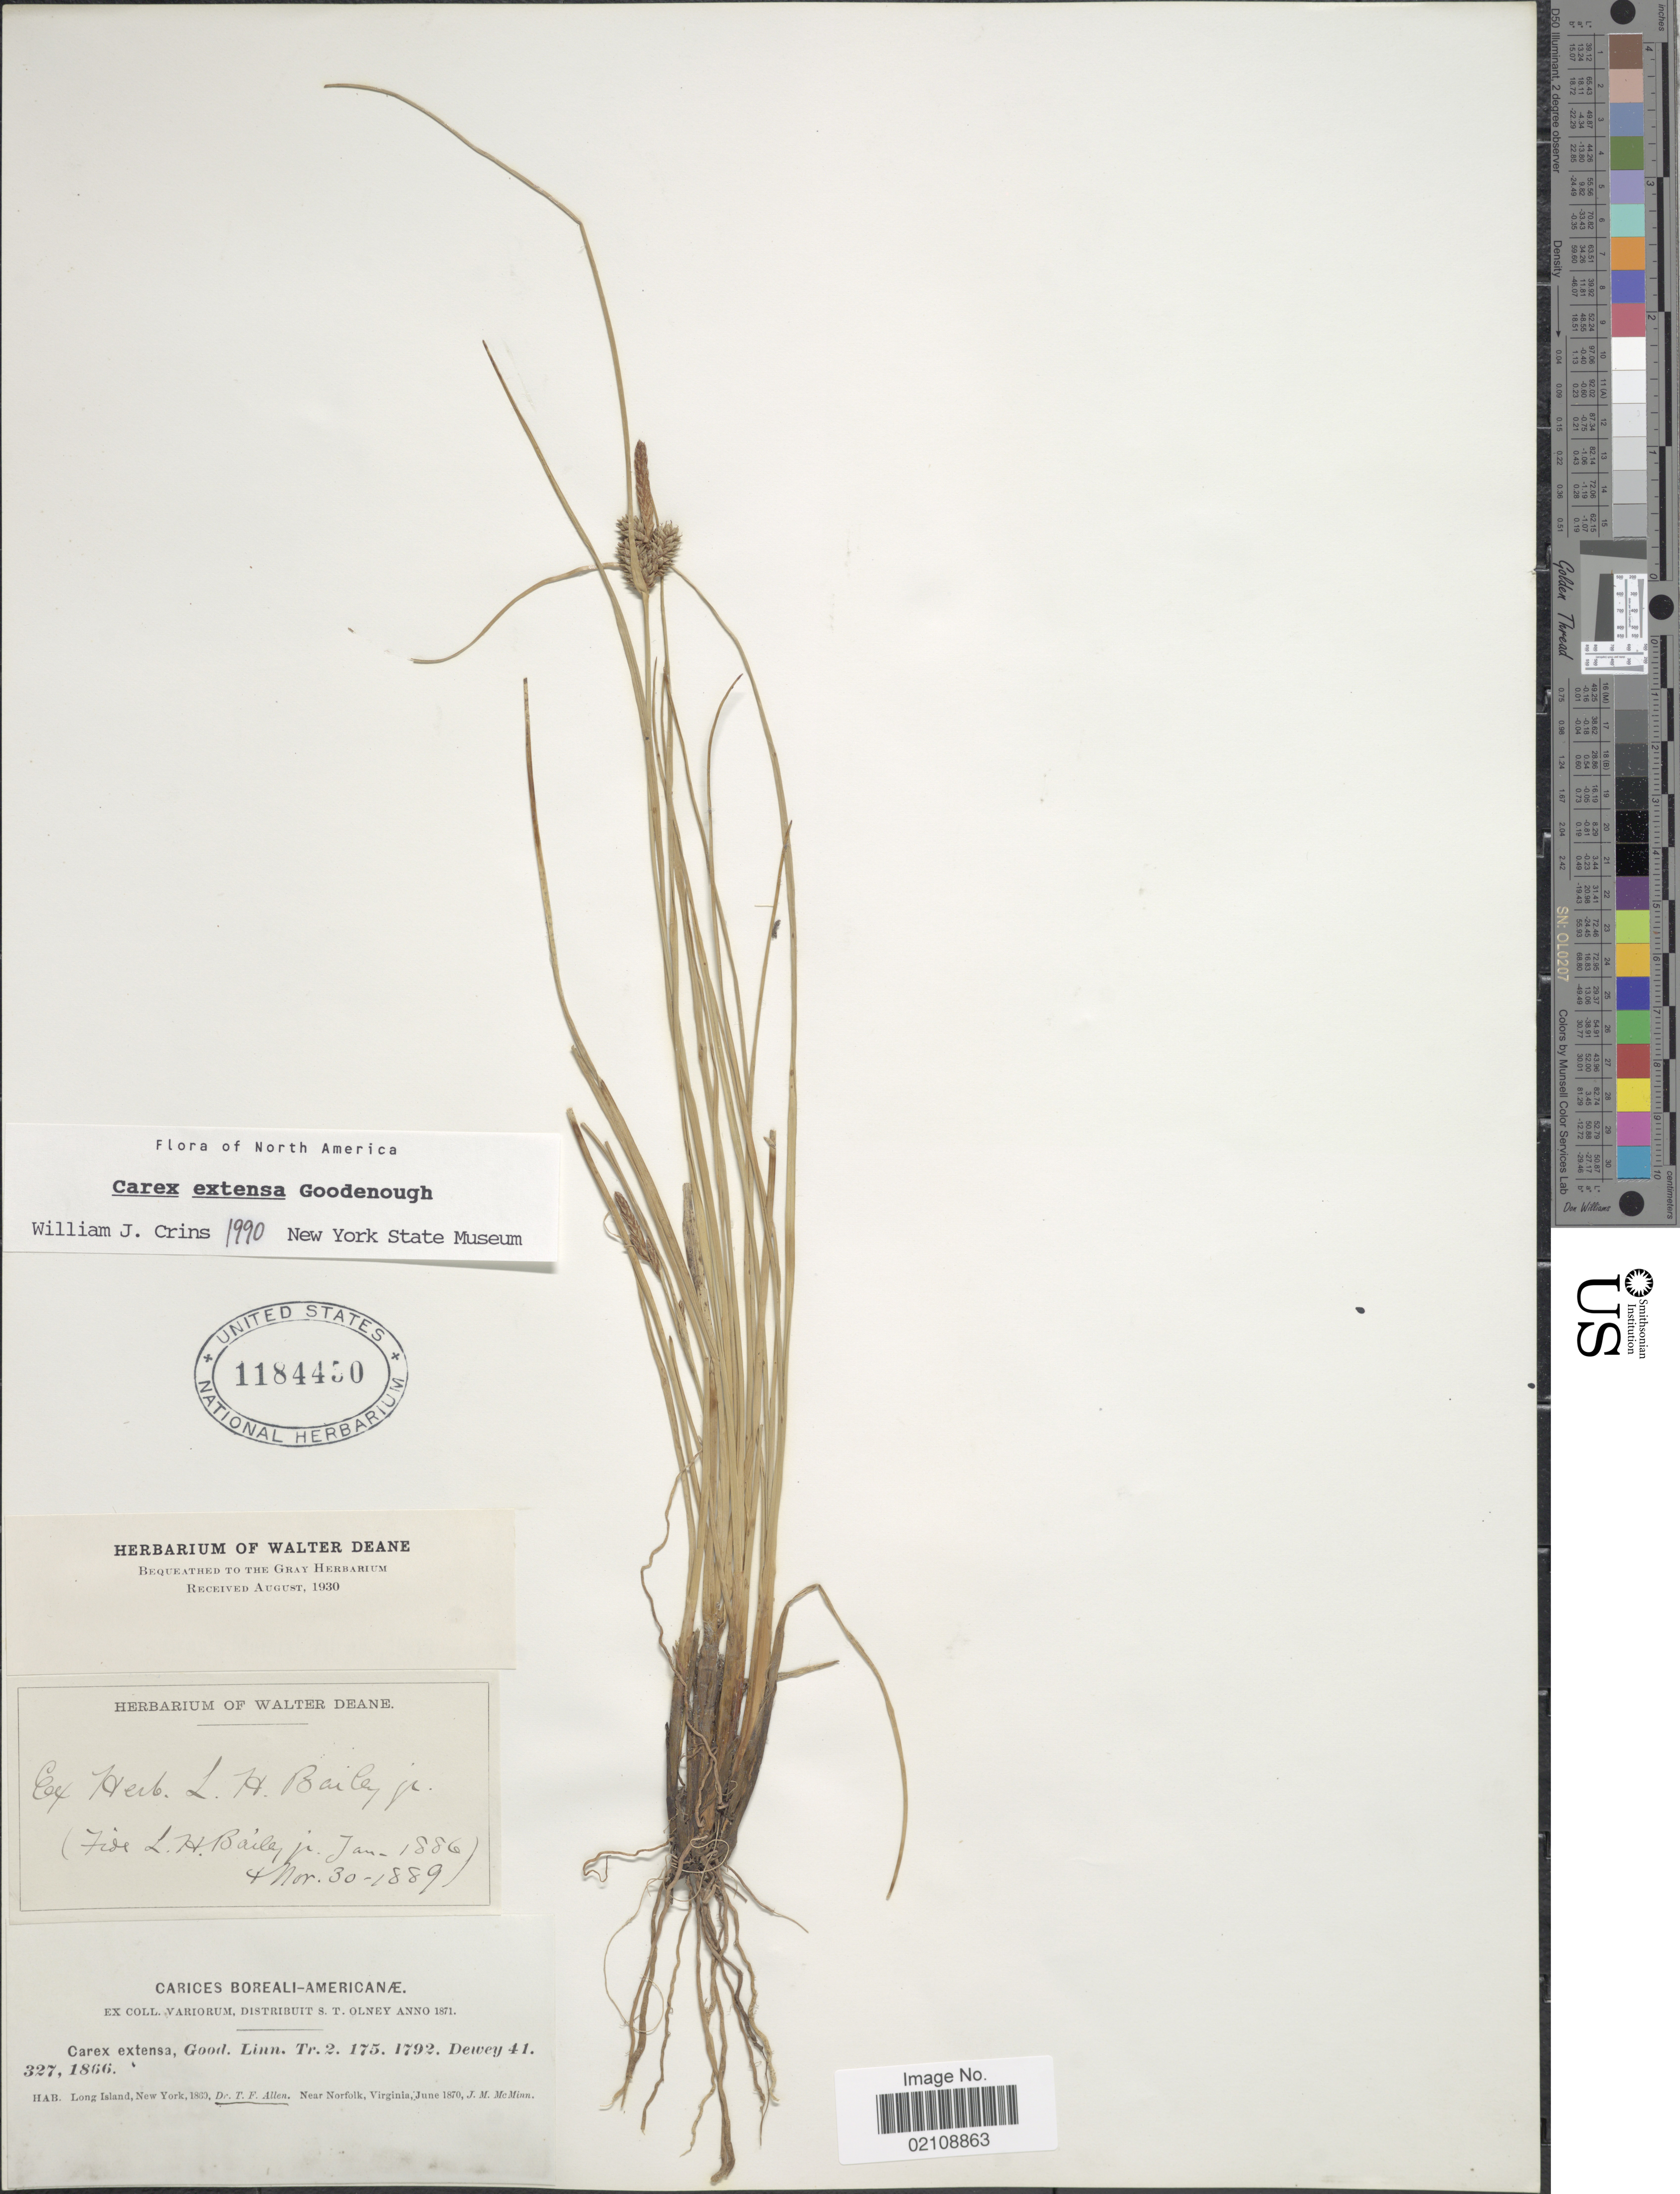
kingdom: Plantae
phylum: Tracheophyta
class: Liliopsida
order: Poales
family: Cyperaceae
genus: Carex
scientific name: Carex extensa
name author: Gooden.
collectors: T. Allen & J. McMinn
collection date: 1860/1870-06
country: United States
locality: Long Island, New York, Near Norfolk, Virginia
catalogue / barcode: US 184450